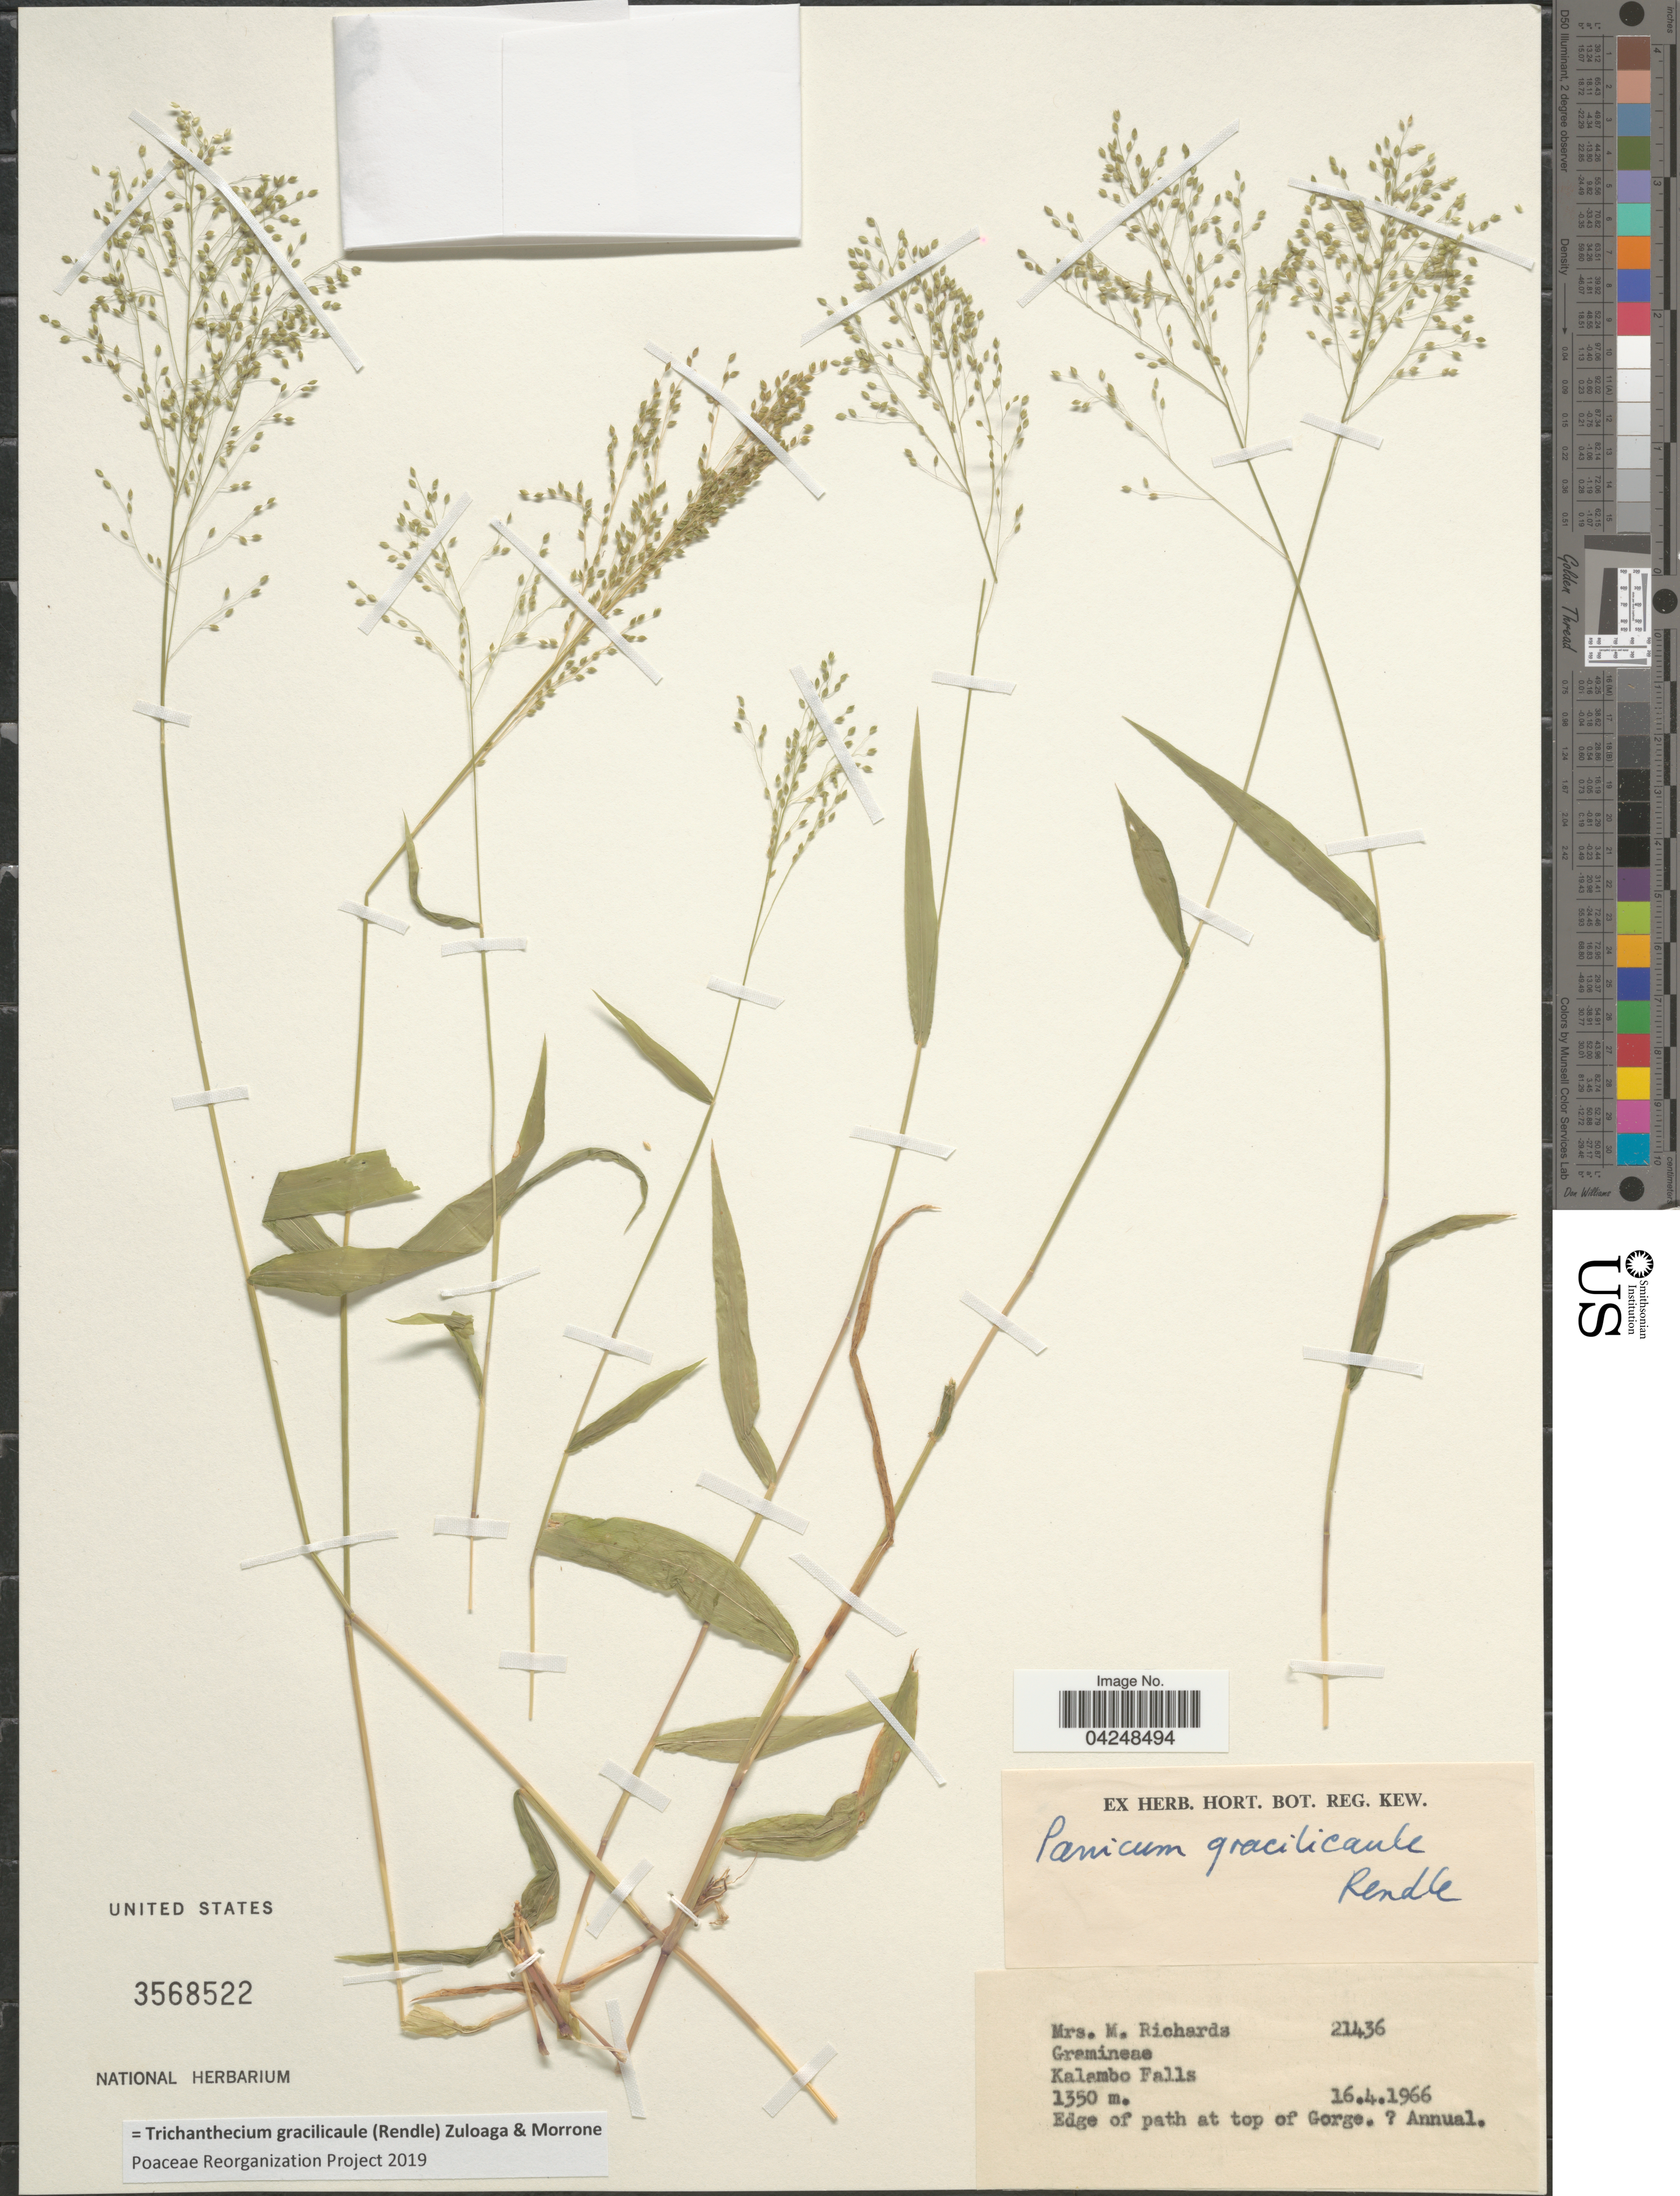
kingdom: Plantae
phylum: Tracheophyta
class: Liliopsida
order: Poales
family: Poaceae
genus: Trichanthecium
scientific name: Trichanthecium gracilicaule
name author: (Rendle) Zuloaga & Morrone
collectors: M. Richards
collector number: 21436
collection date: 1966-04-16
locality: Kalambo Falls. Edge of path at top of Gorge. [unsure placement]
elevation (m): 1350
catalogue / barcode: US 3568522